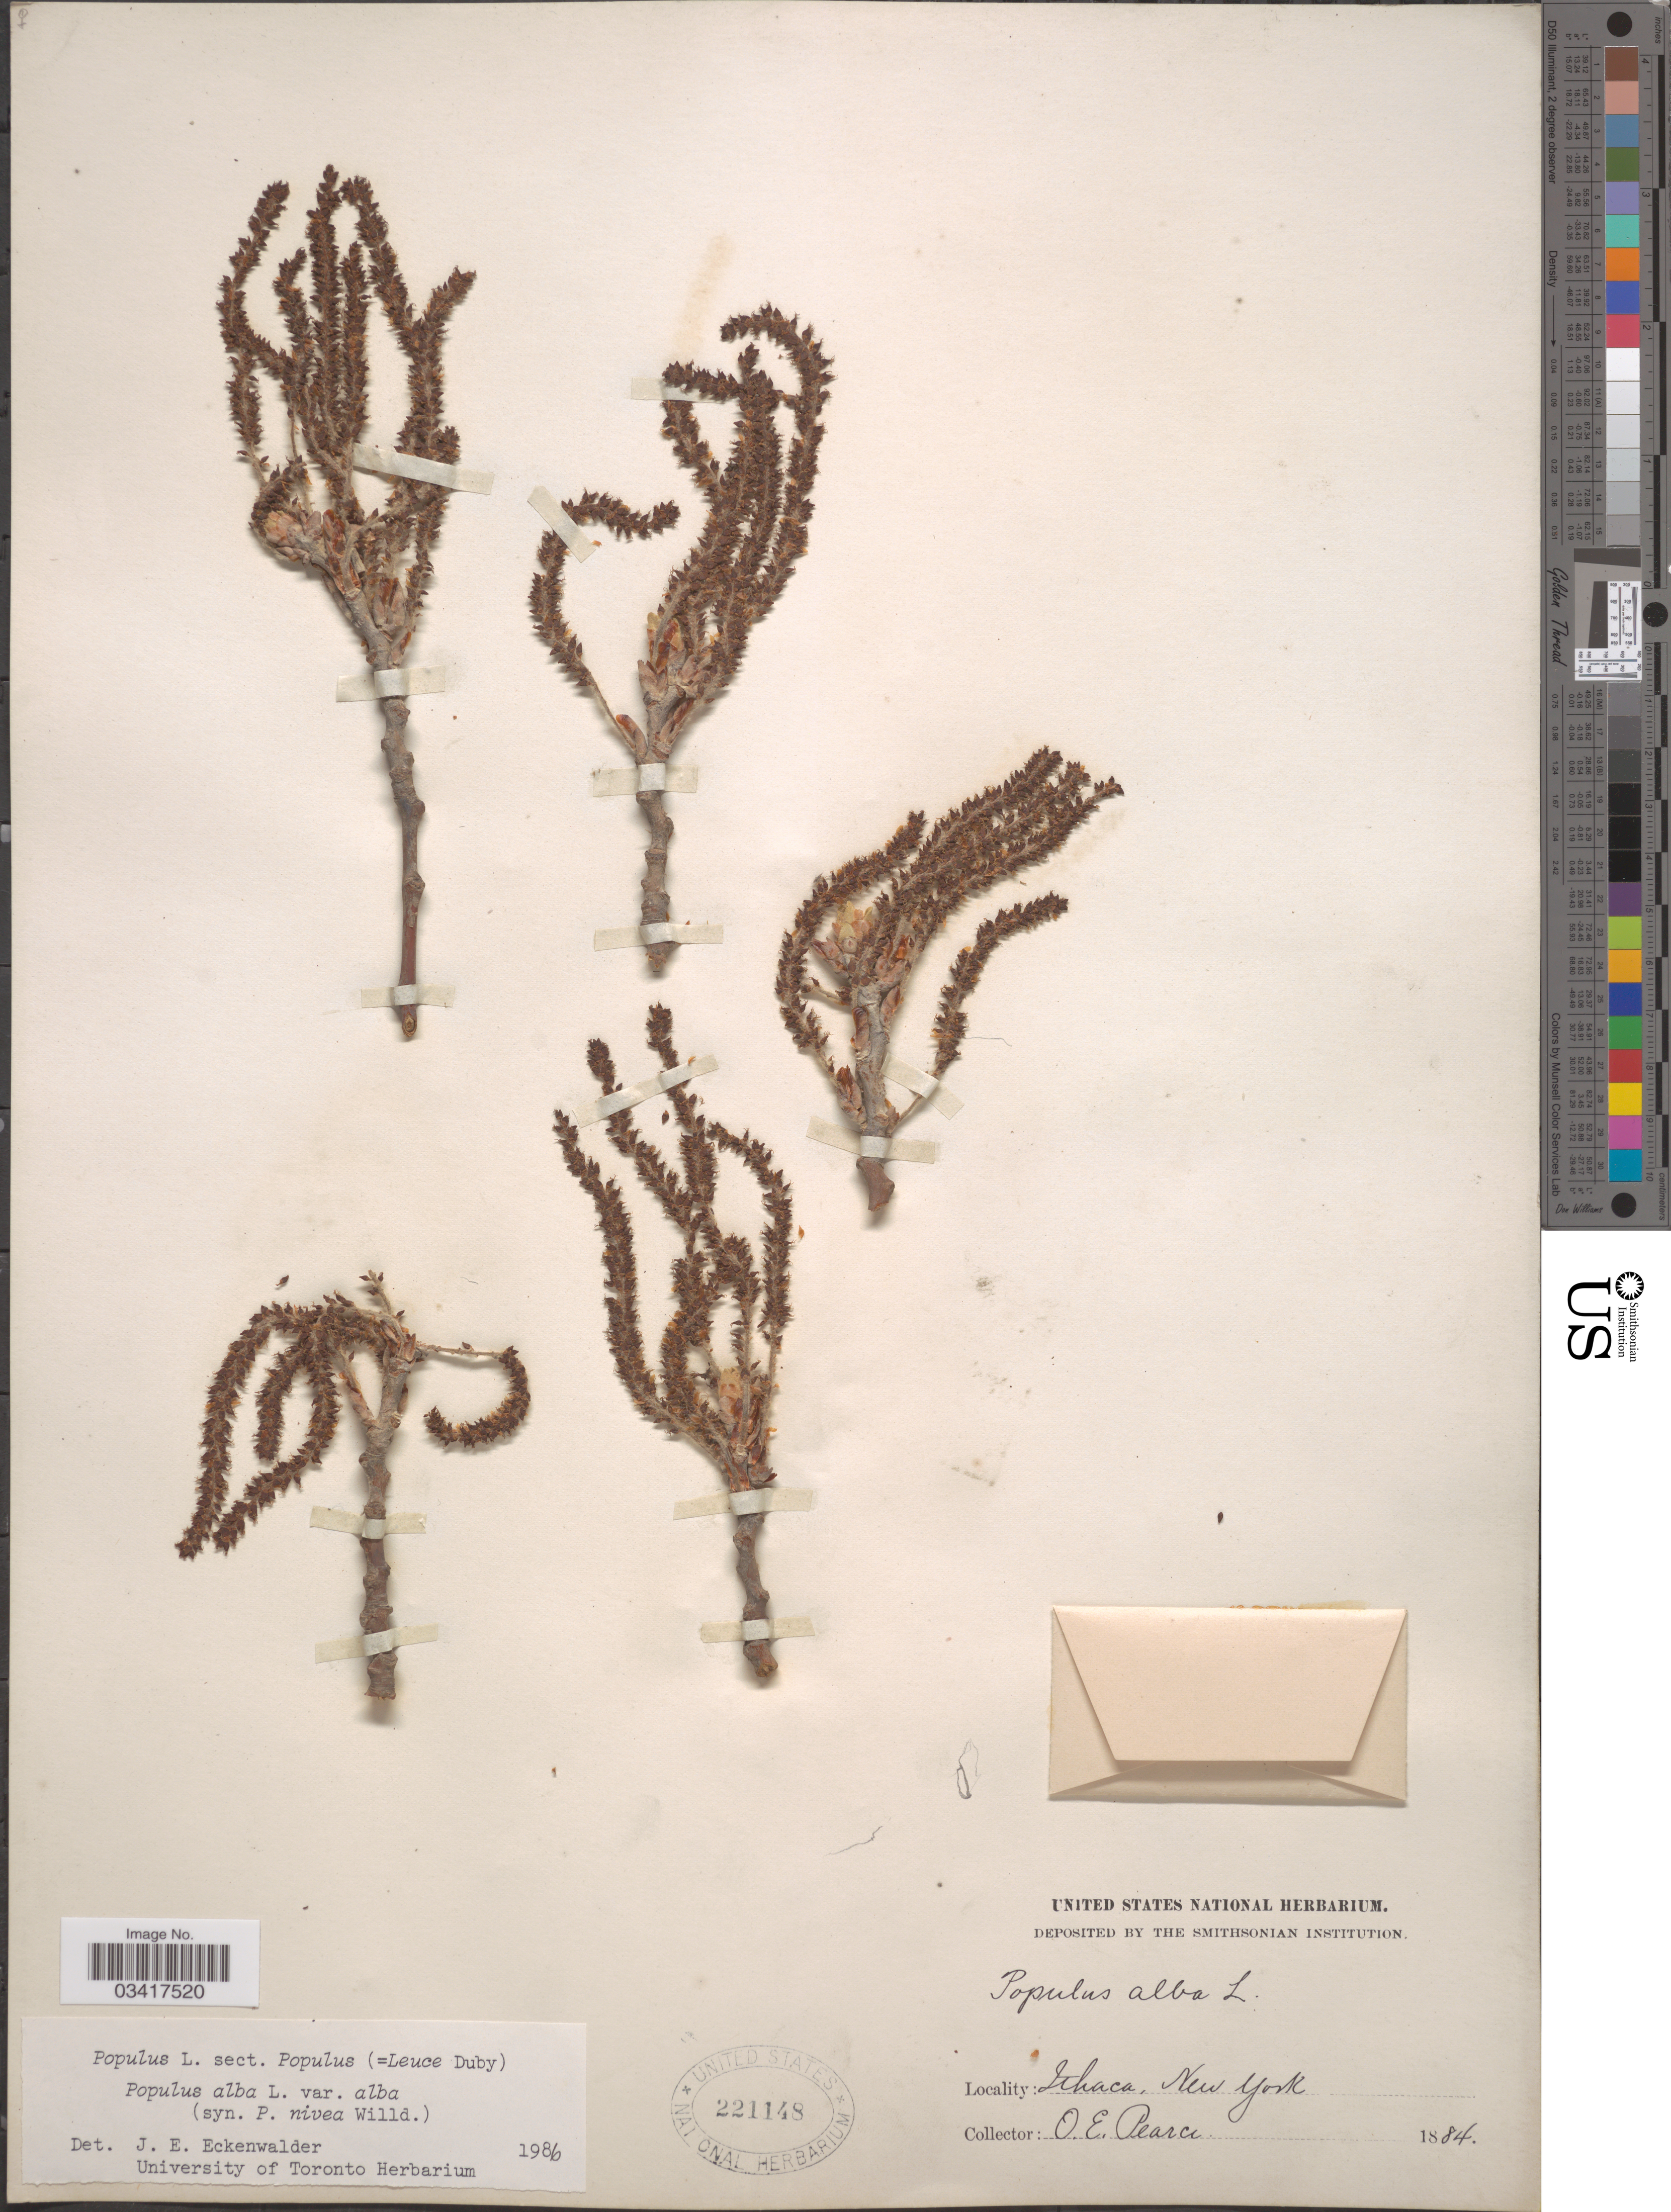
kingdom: Plantae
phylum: Tracheophyta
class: Magnoliopsida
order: Malpighiales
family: Salicaceae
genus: Populus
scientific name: Populus alba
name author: L.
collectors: O. E. Pearce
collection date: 1884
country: United States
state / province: New York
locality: Ithaca.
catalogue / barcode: US 221148